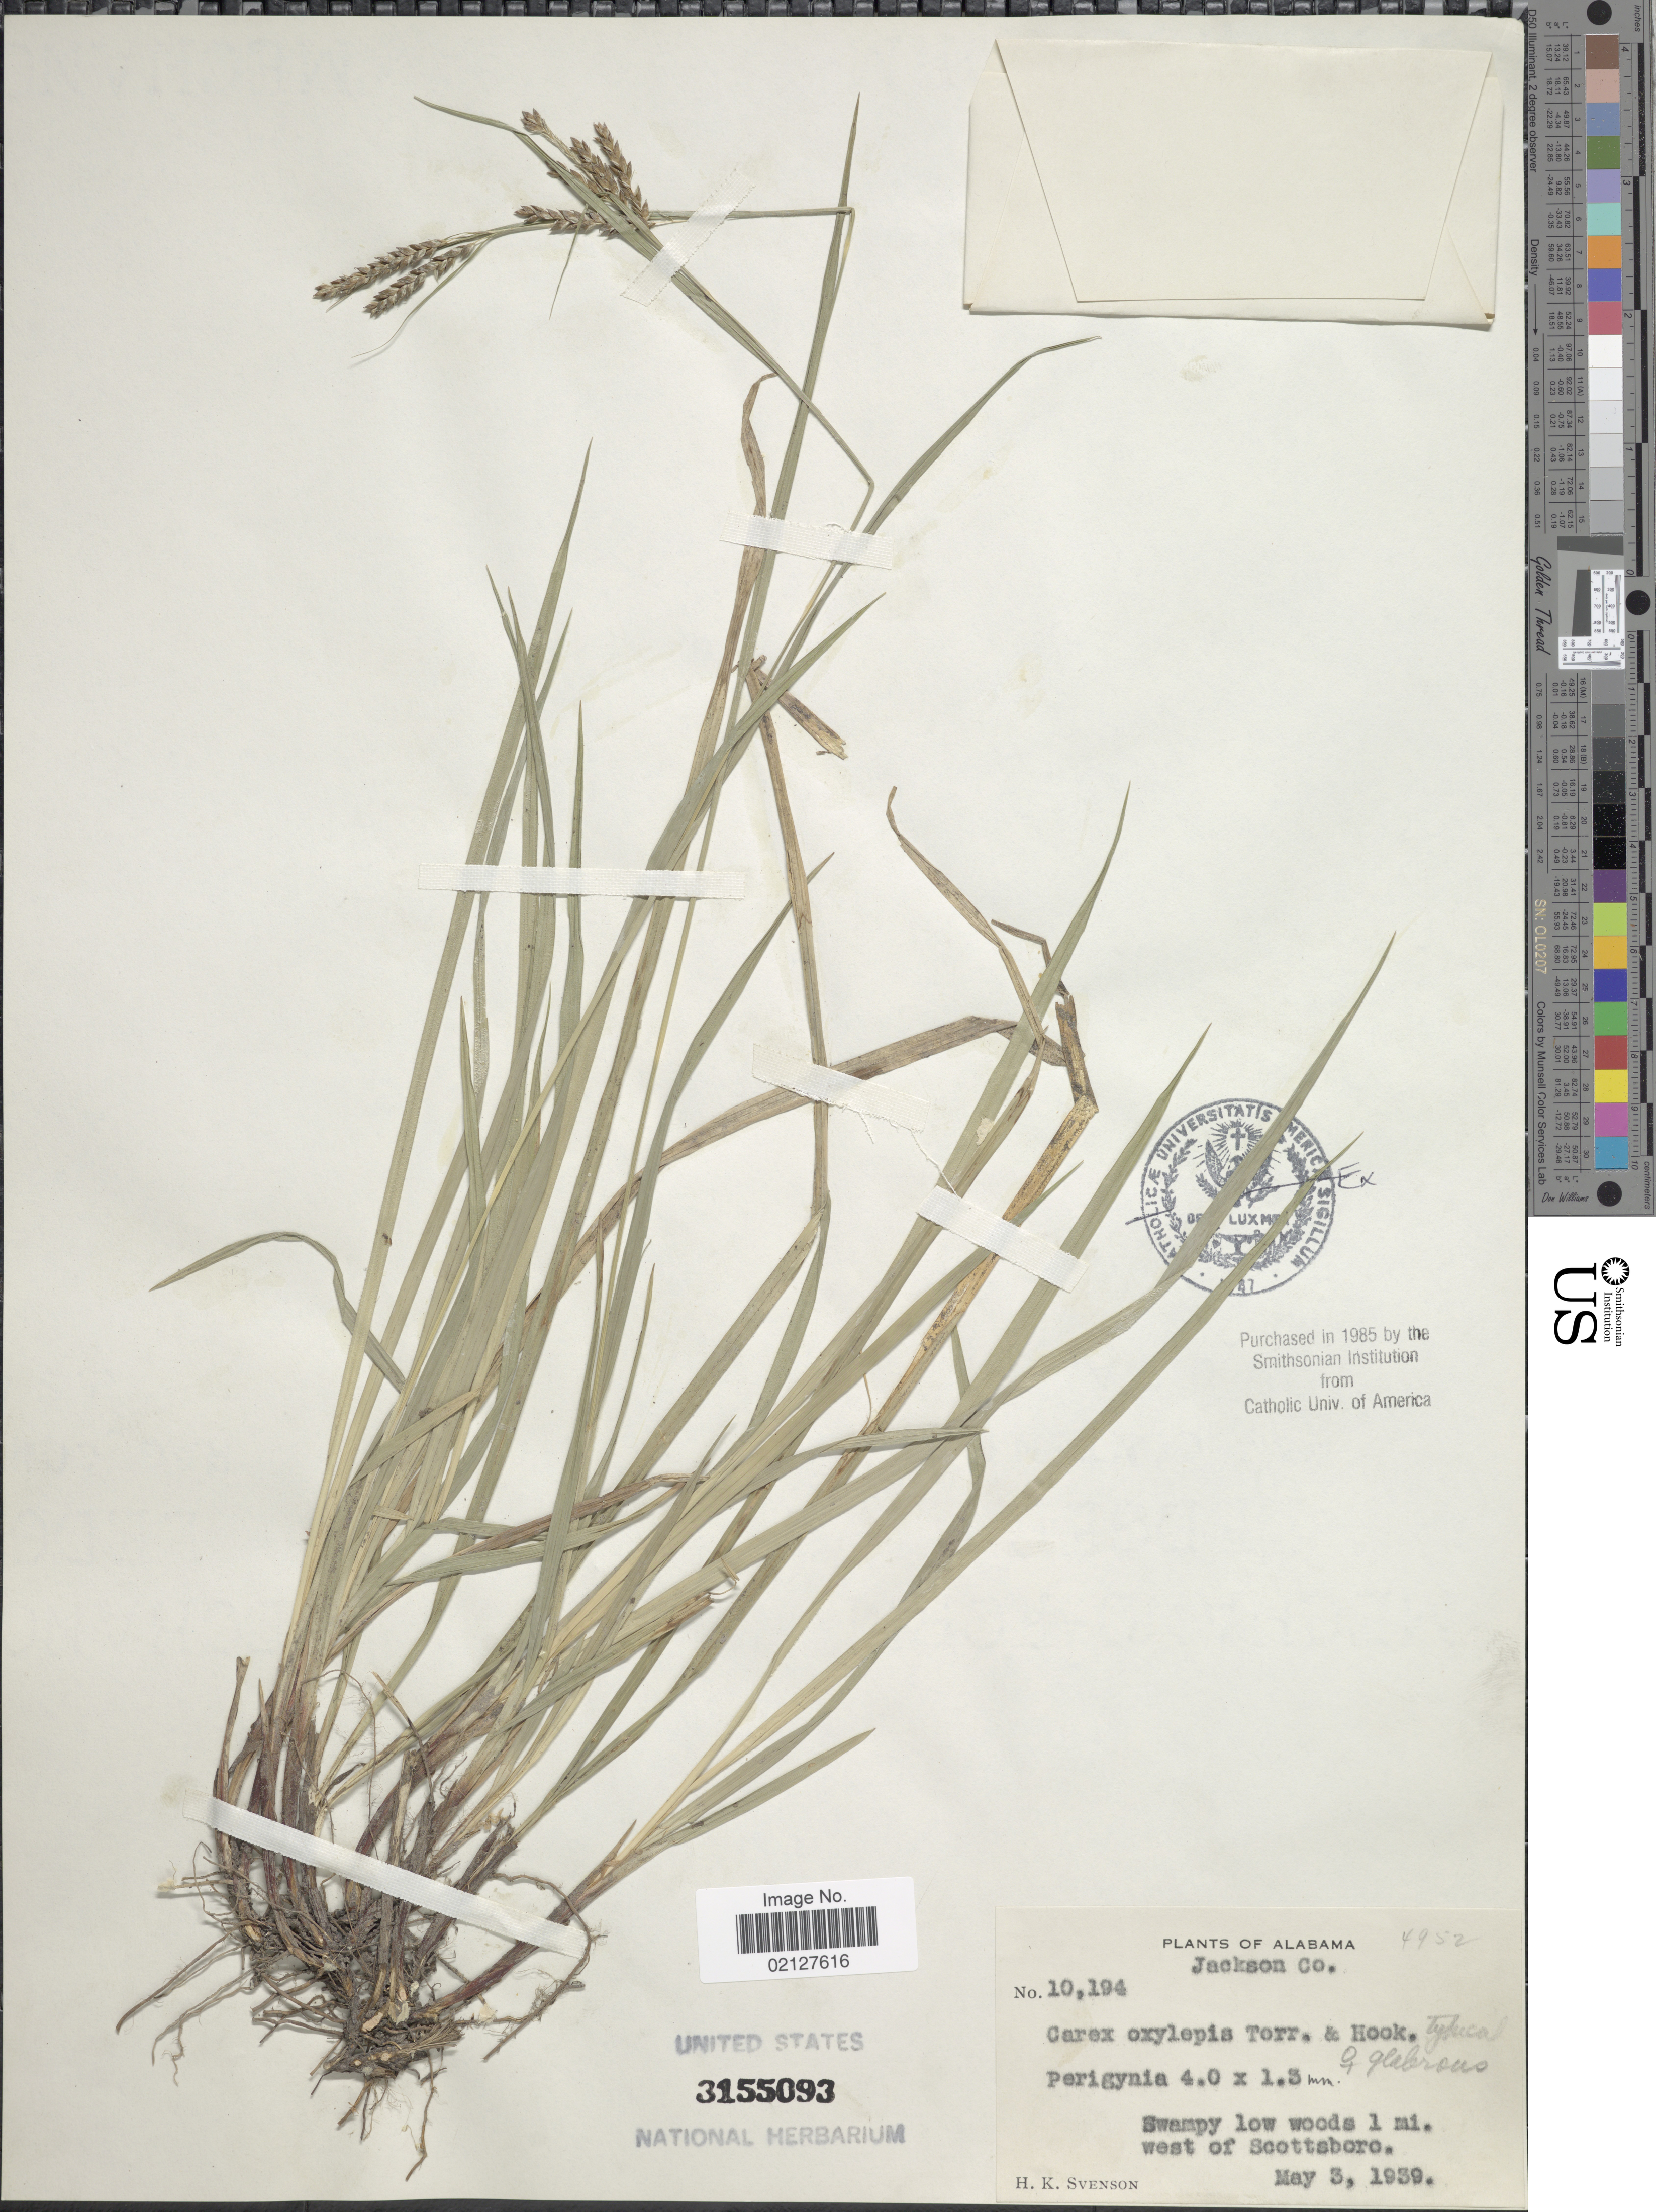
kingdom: Plantae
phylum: Tracheophyta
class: Liliopsida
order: Poales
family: Cyperaceae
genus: Carex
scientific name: Carex oxylepis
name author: Torr. & Hook.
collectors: H. K. Svenson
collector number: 10194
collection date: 1939-05-03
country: United States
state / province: Alabama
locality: Jackson Co. 1 mi. west of Scottsboro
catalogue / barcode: US 3155093